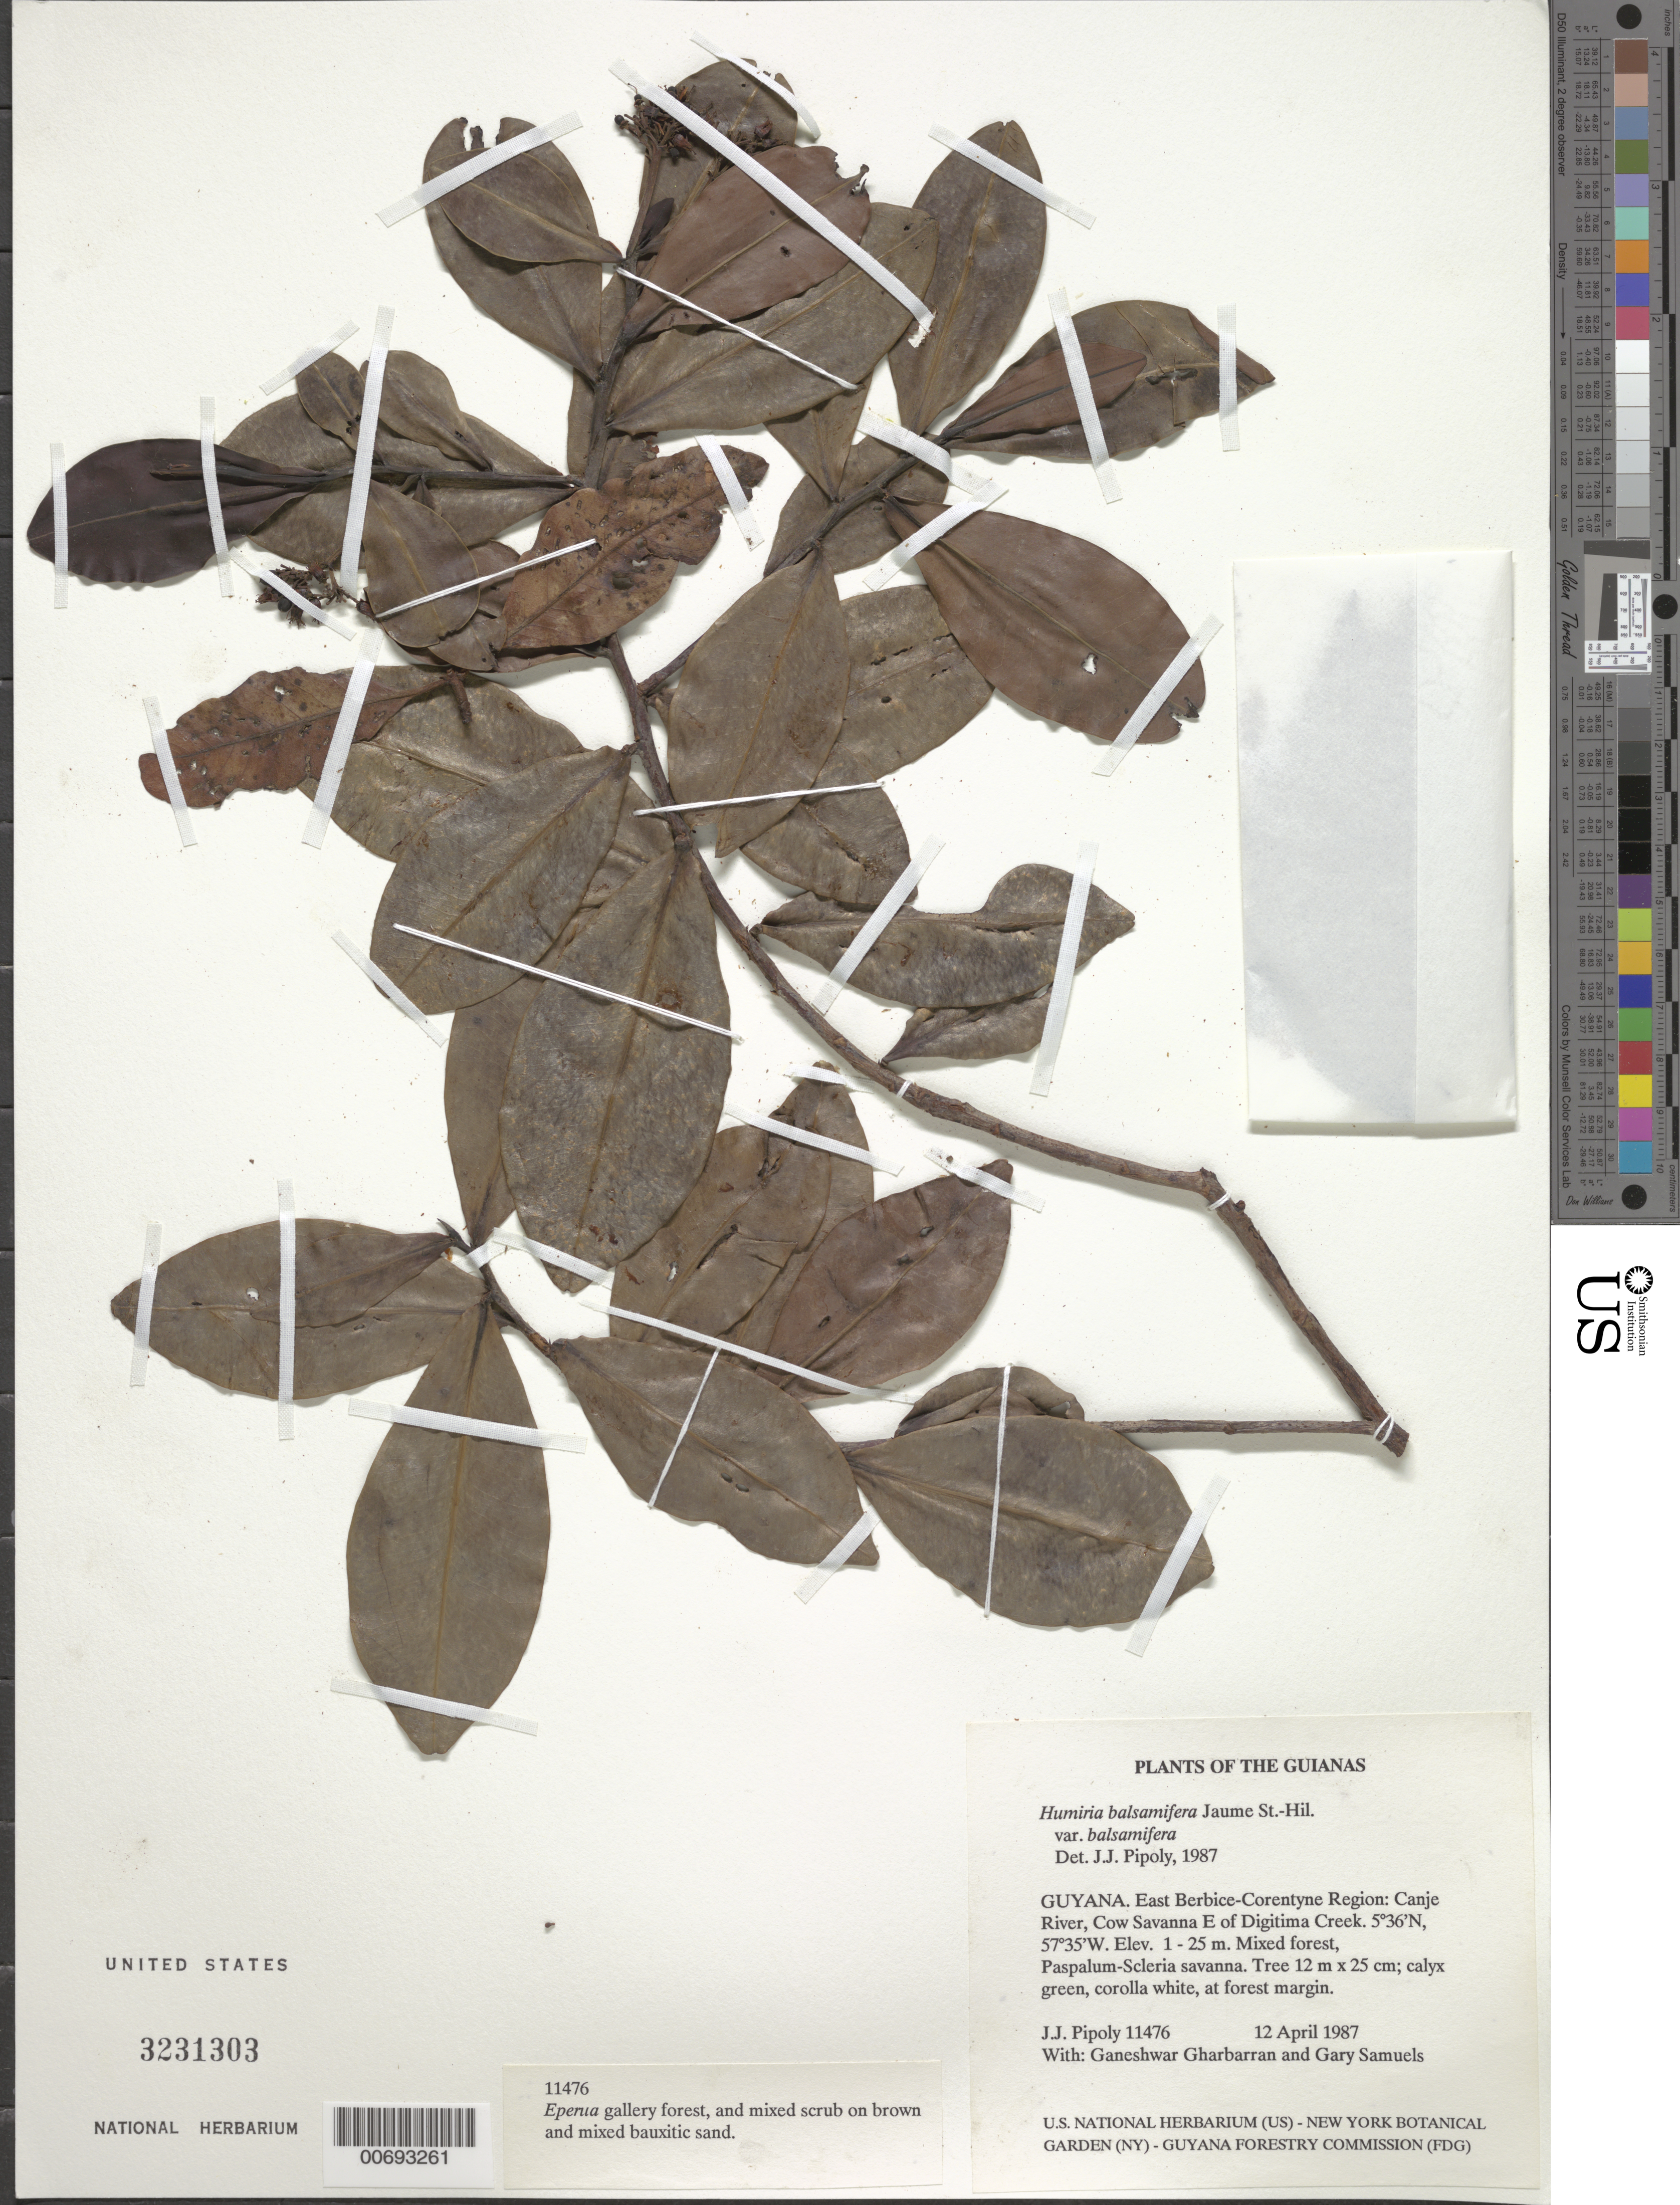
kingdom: Plantae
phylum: Tracheophyta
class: Magnoliopsida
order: Malpighiales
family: Humiriaceae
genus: Humiria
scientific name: Humiria balsamifera var. balsamifera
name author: Aubl.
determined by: Pipoly, J. J., III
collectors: J. J. Pipoly, G. Gharbarran & G. Samuels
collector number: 11476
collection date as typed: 12 April 1987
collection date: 1987-04-12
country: Guyana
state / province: E. Berbice-Corentyne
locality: Canje River, Cow Savanna E of Digitima Creek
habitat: Mixed forest, Paspalum-Scleria savanna, Eperua gallery forest and mixed scrub on brown and mixed bauxitic sand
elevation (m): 1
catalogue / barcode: US 3231303